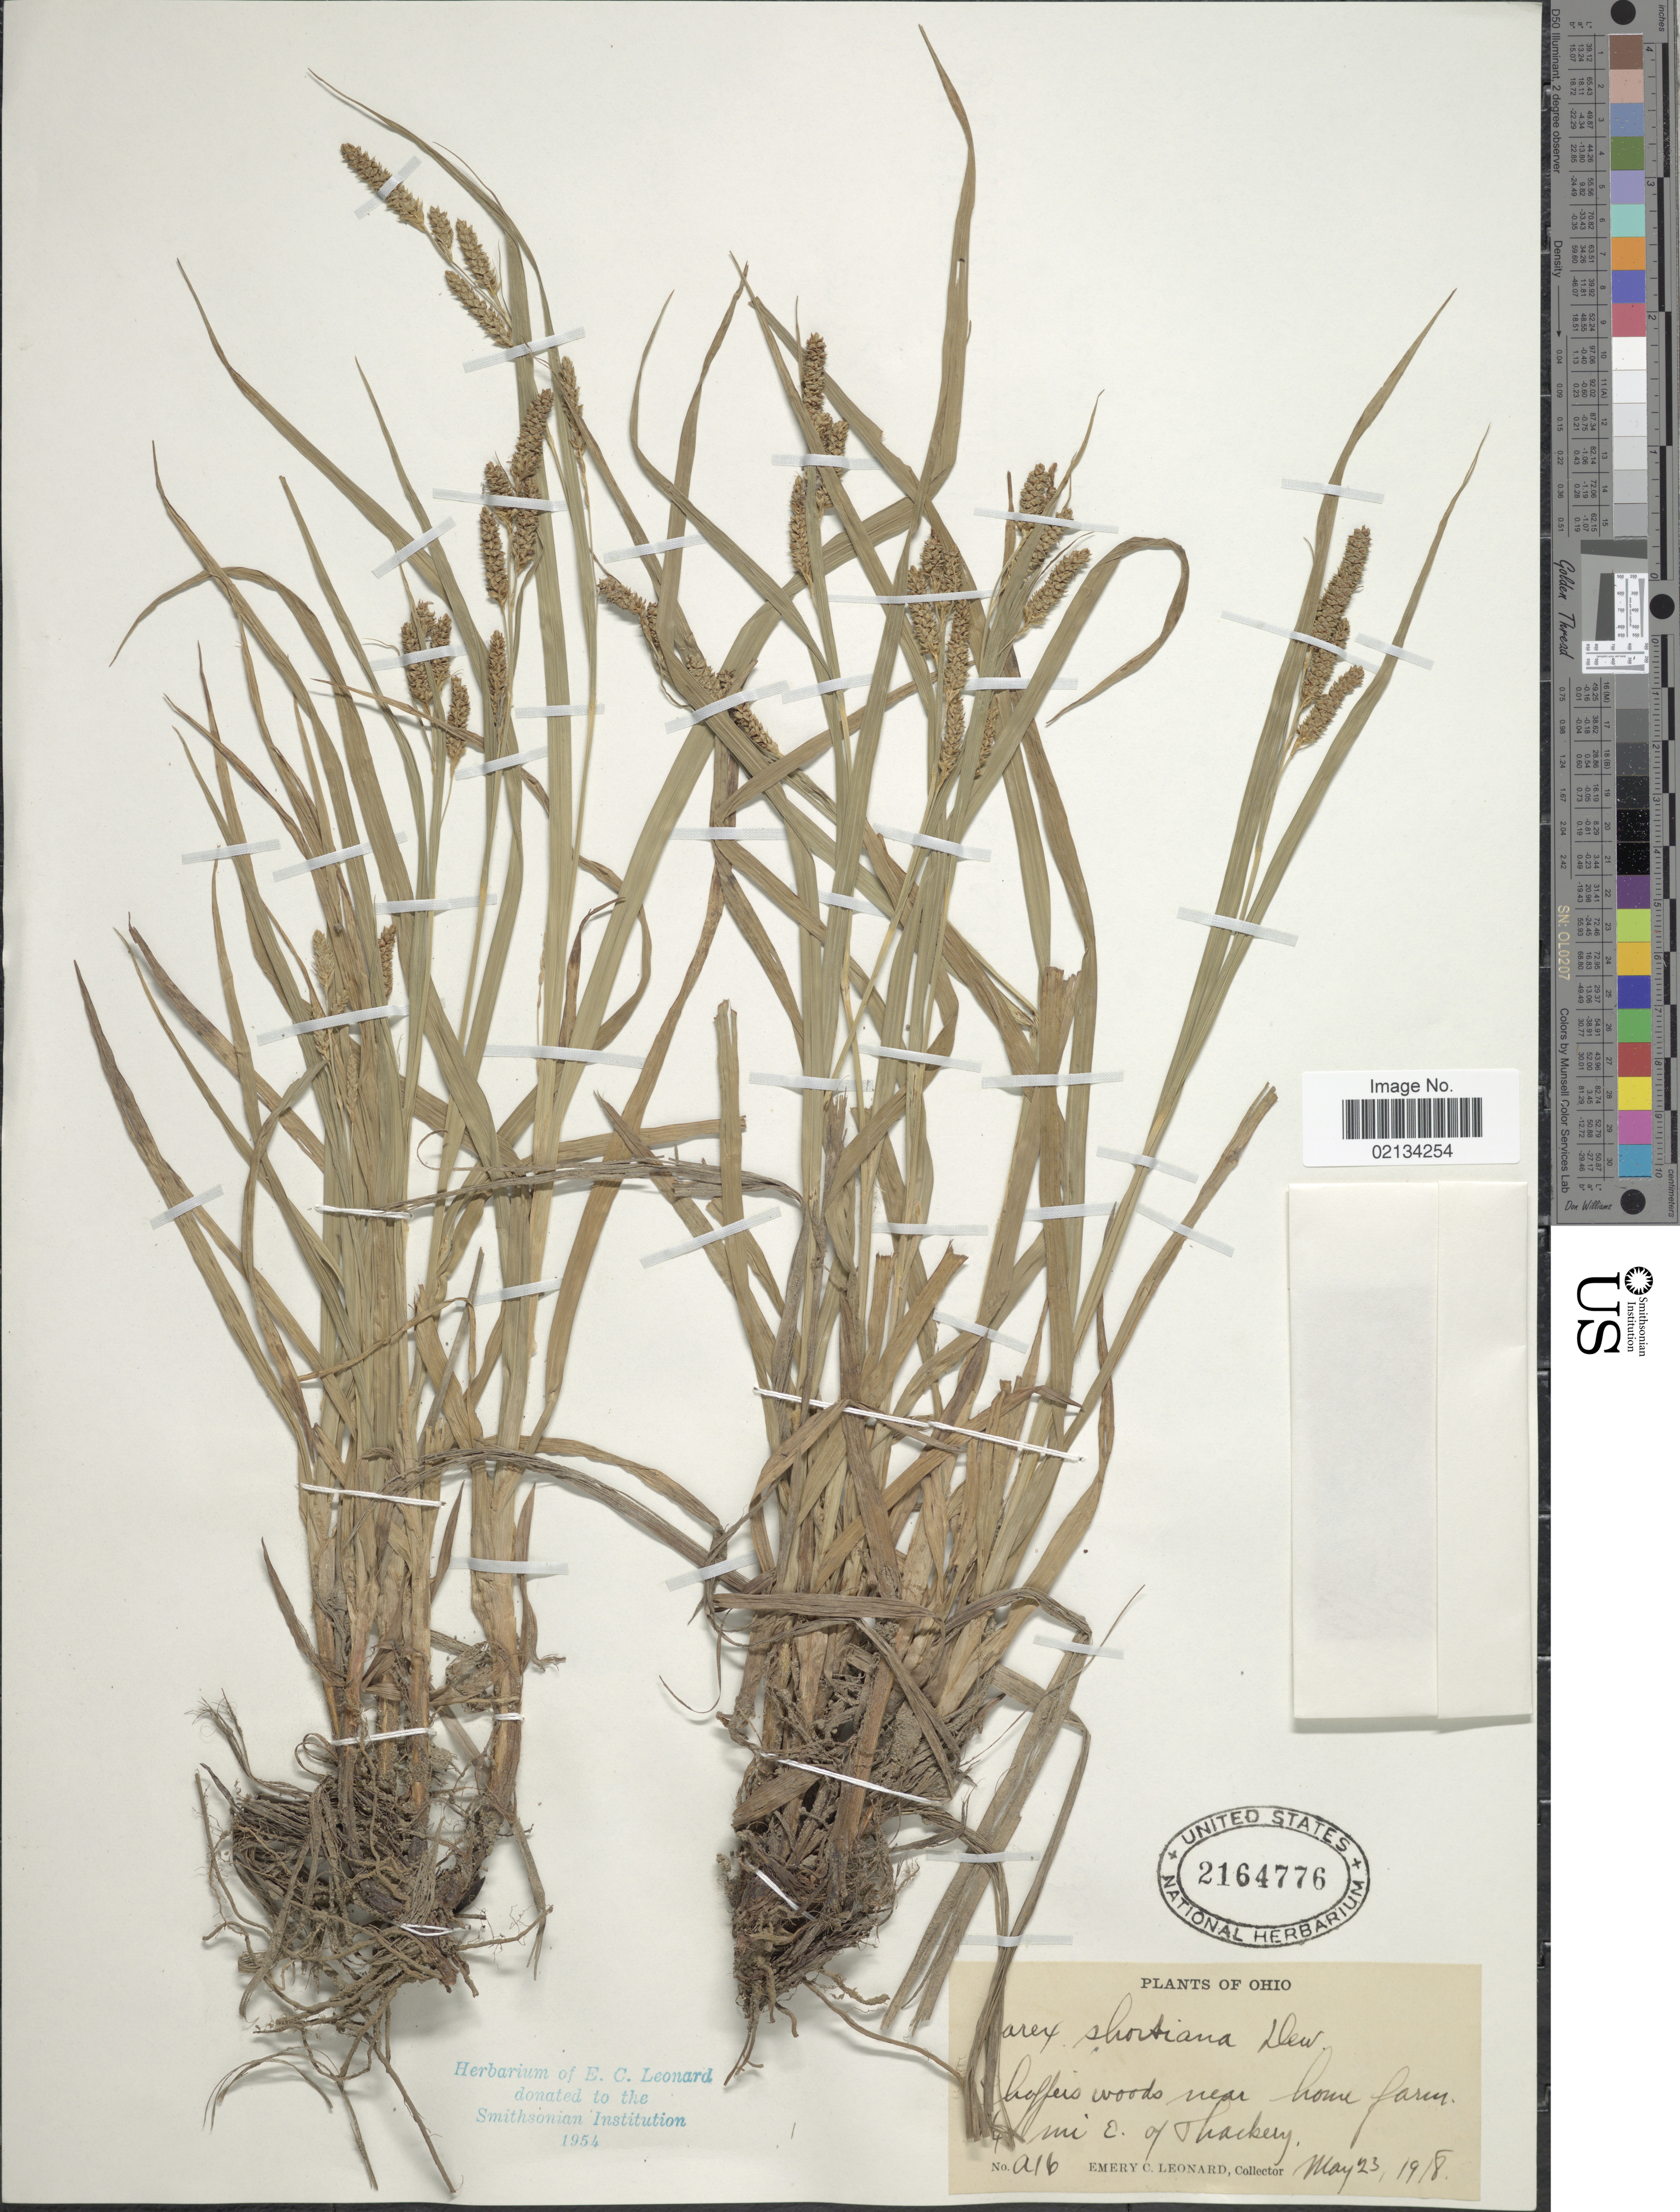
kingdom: Plantae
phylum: Tracheophyta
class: Liliopsida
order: Poales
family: Cyperaceae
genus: Carex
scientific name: Carex shortiana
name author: Dewey & Torr.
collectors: E. C. Leonard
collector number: A16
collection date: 1918-05-23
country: United States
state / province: Ohio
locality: Shaffers woods near home farm 1/4 mi. e. of Thackery.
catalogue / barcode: US 2164776